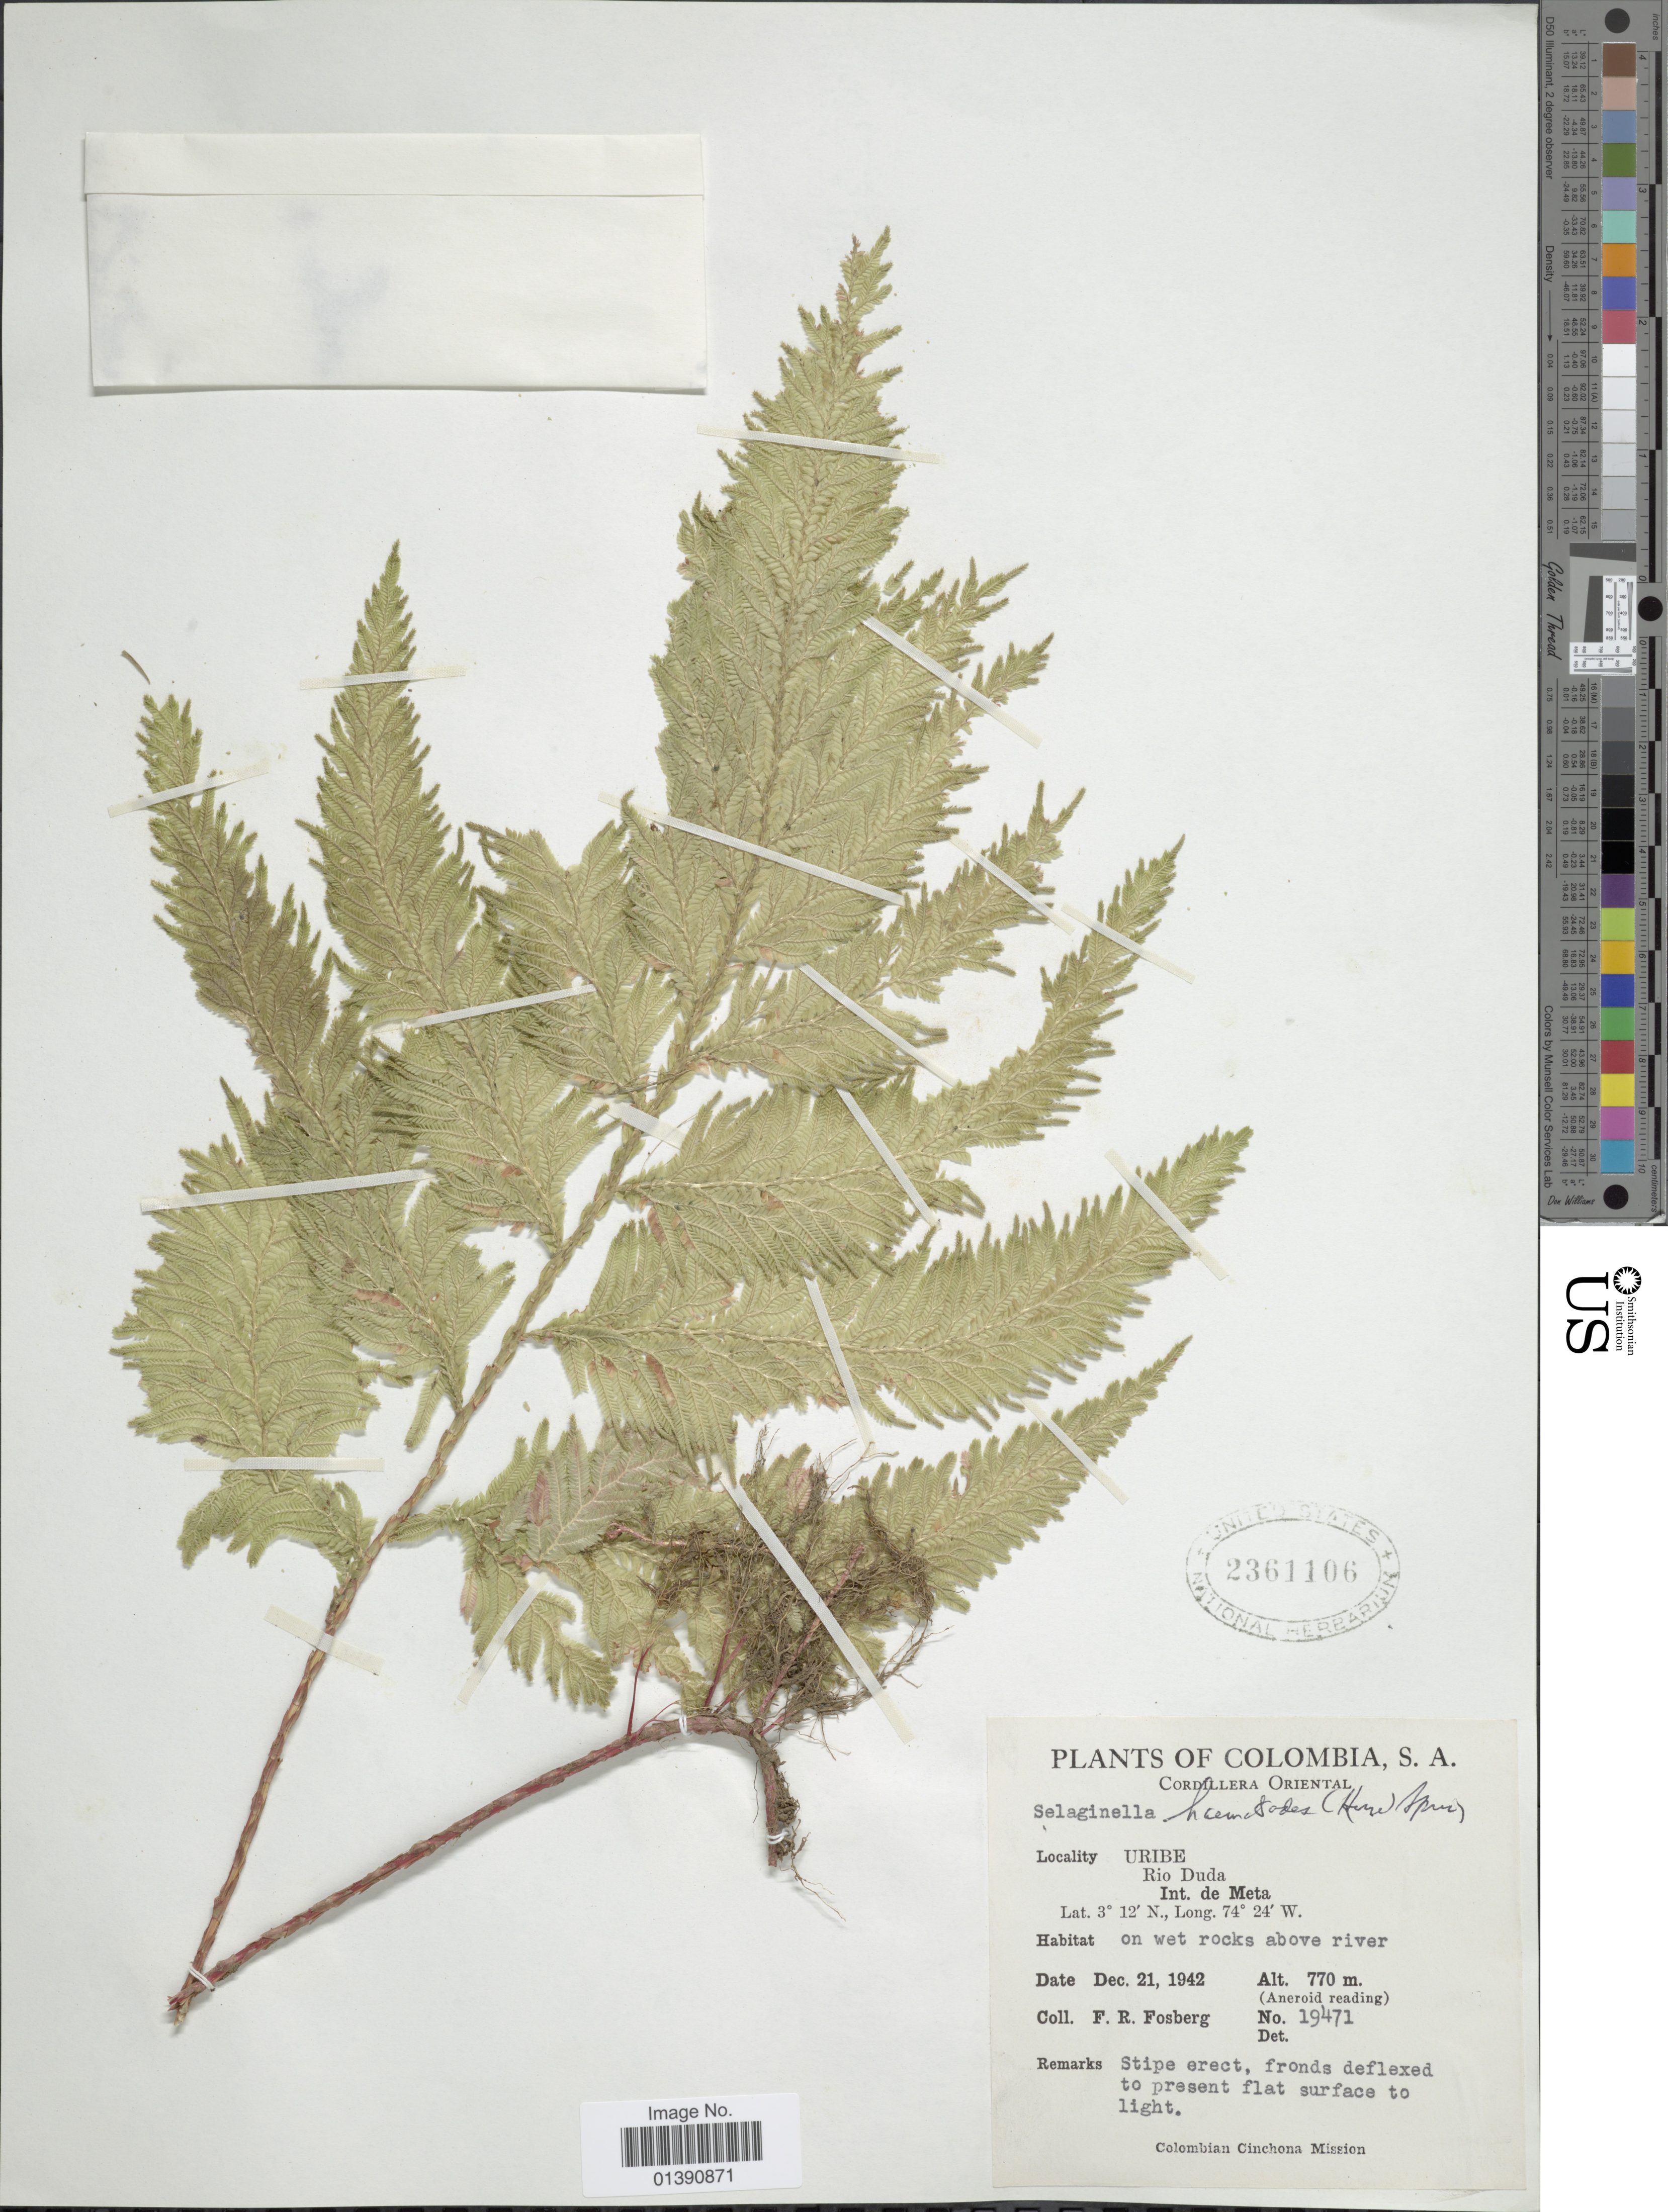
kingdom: Plantae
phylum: Tracheophyta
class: Lycopodiopsida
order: Selaginellales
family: Selaginellaceae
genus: Selaginella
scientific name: Selaginella haematodes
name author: (Kunze) Spring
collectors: F. R. Fosberg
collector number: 19471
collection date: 1942-12-21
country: Colombia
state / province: Meta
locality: Cordillera Oriental, Uribe, Rio Duda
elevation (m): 770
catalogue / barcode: US 2361106